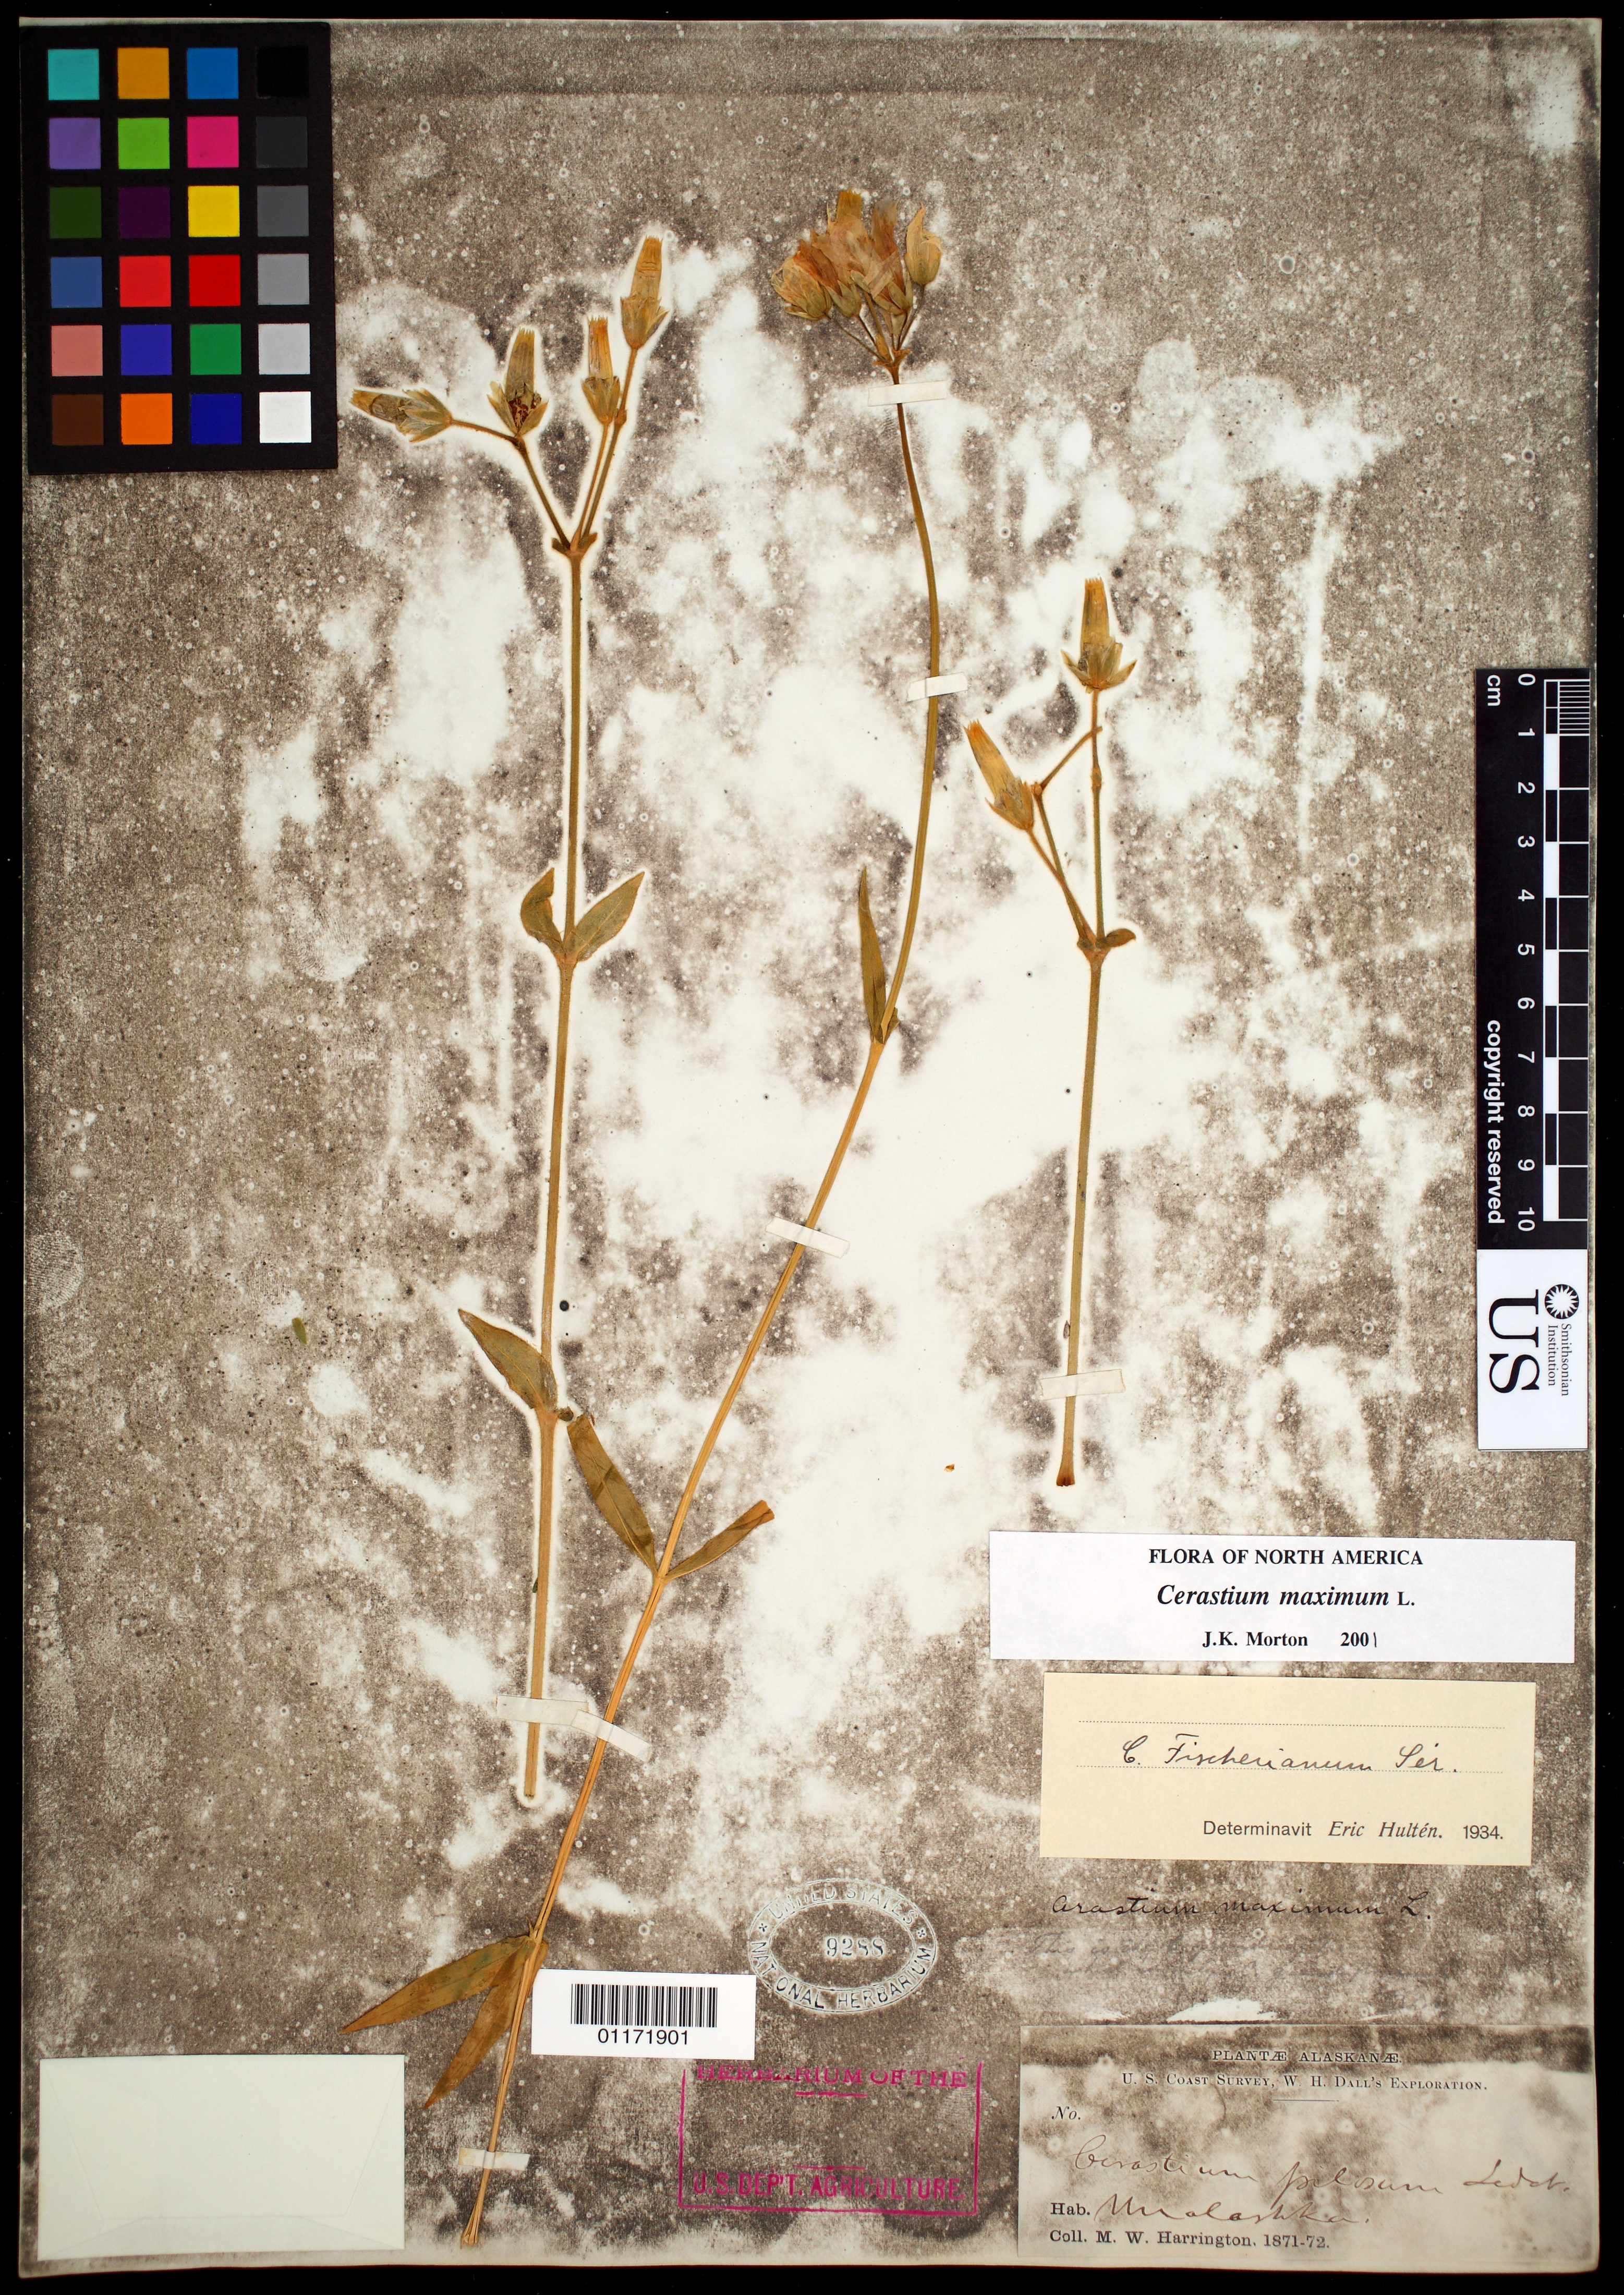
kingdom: Plantae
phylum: Tracheophyta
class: Magnoliopsida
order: Caryophyllales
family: Caryophyllaceae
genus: Cerastium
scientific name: Cerastium arvense var. maximum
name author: Hollick & Britton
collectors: M. W. Harrington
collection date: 1871/1872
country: United States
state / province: Alaska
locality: Unalaska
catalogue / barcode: US 9288